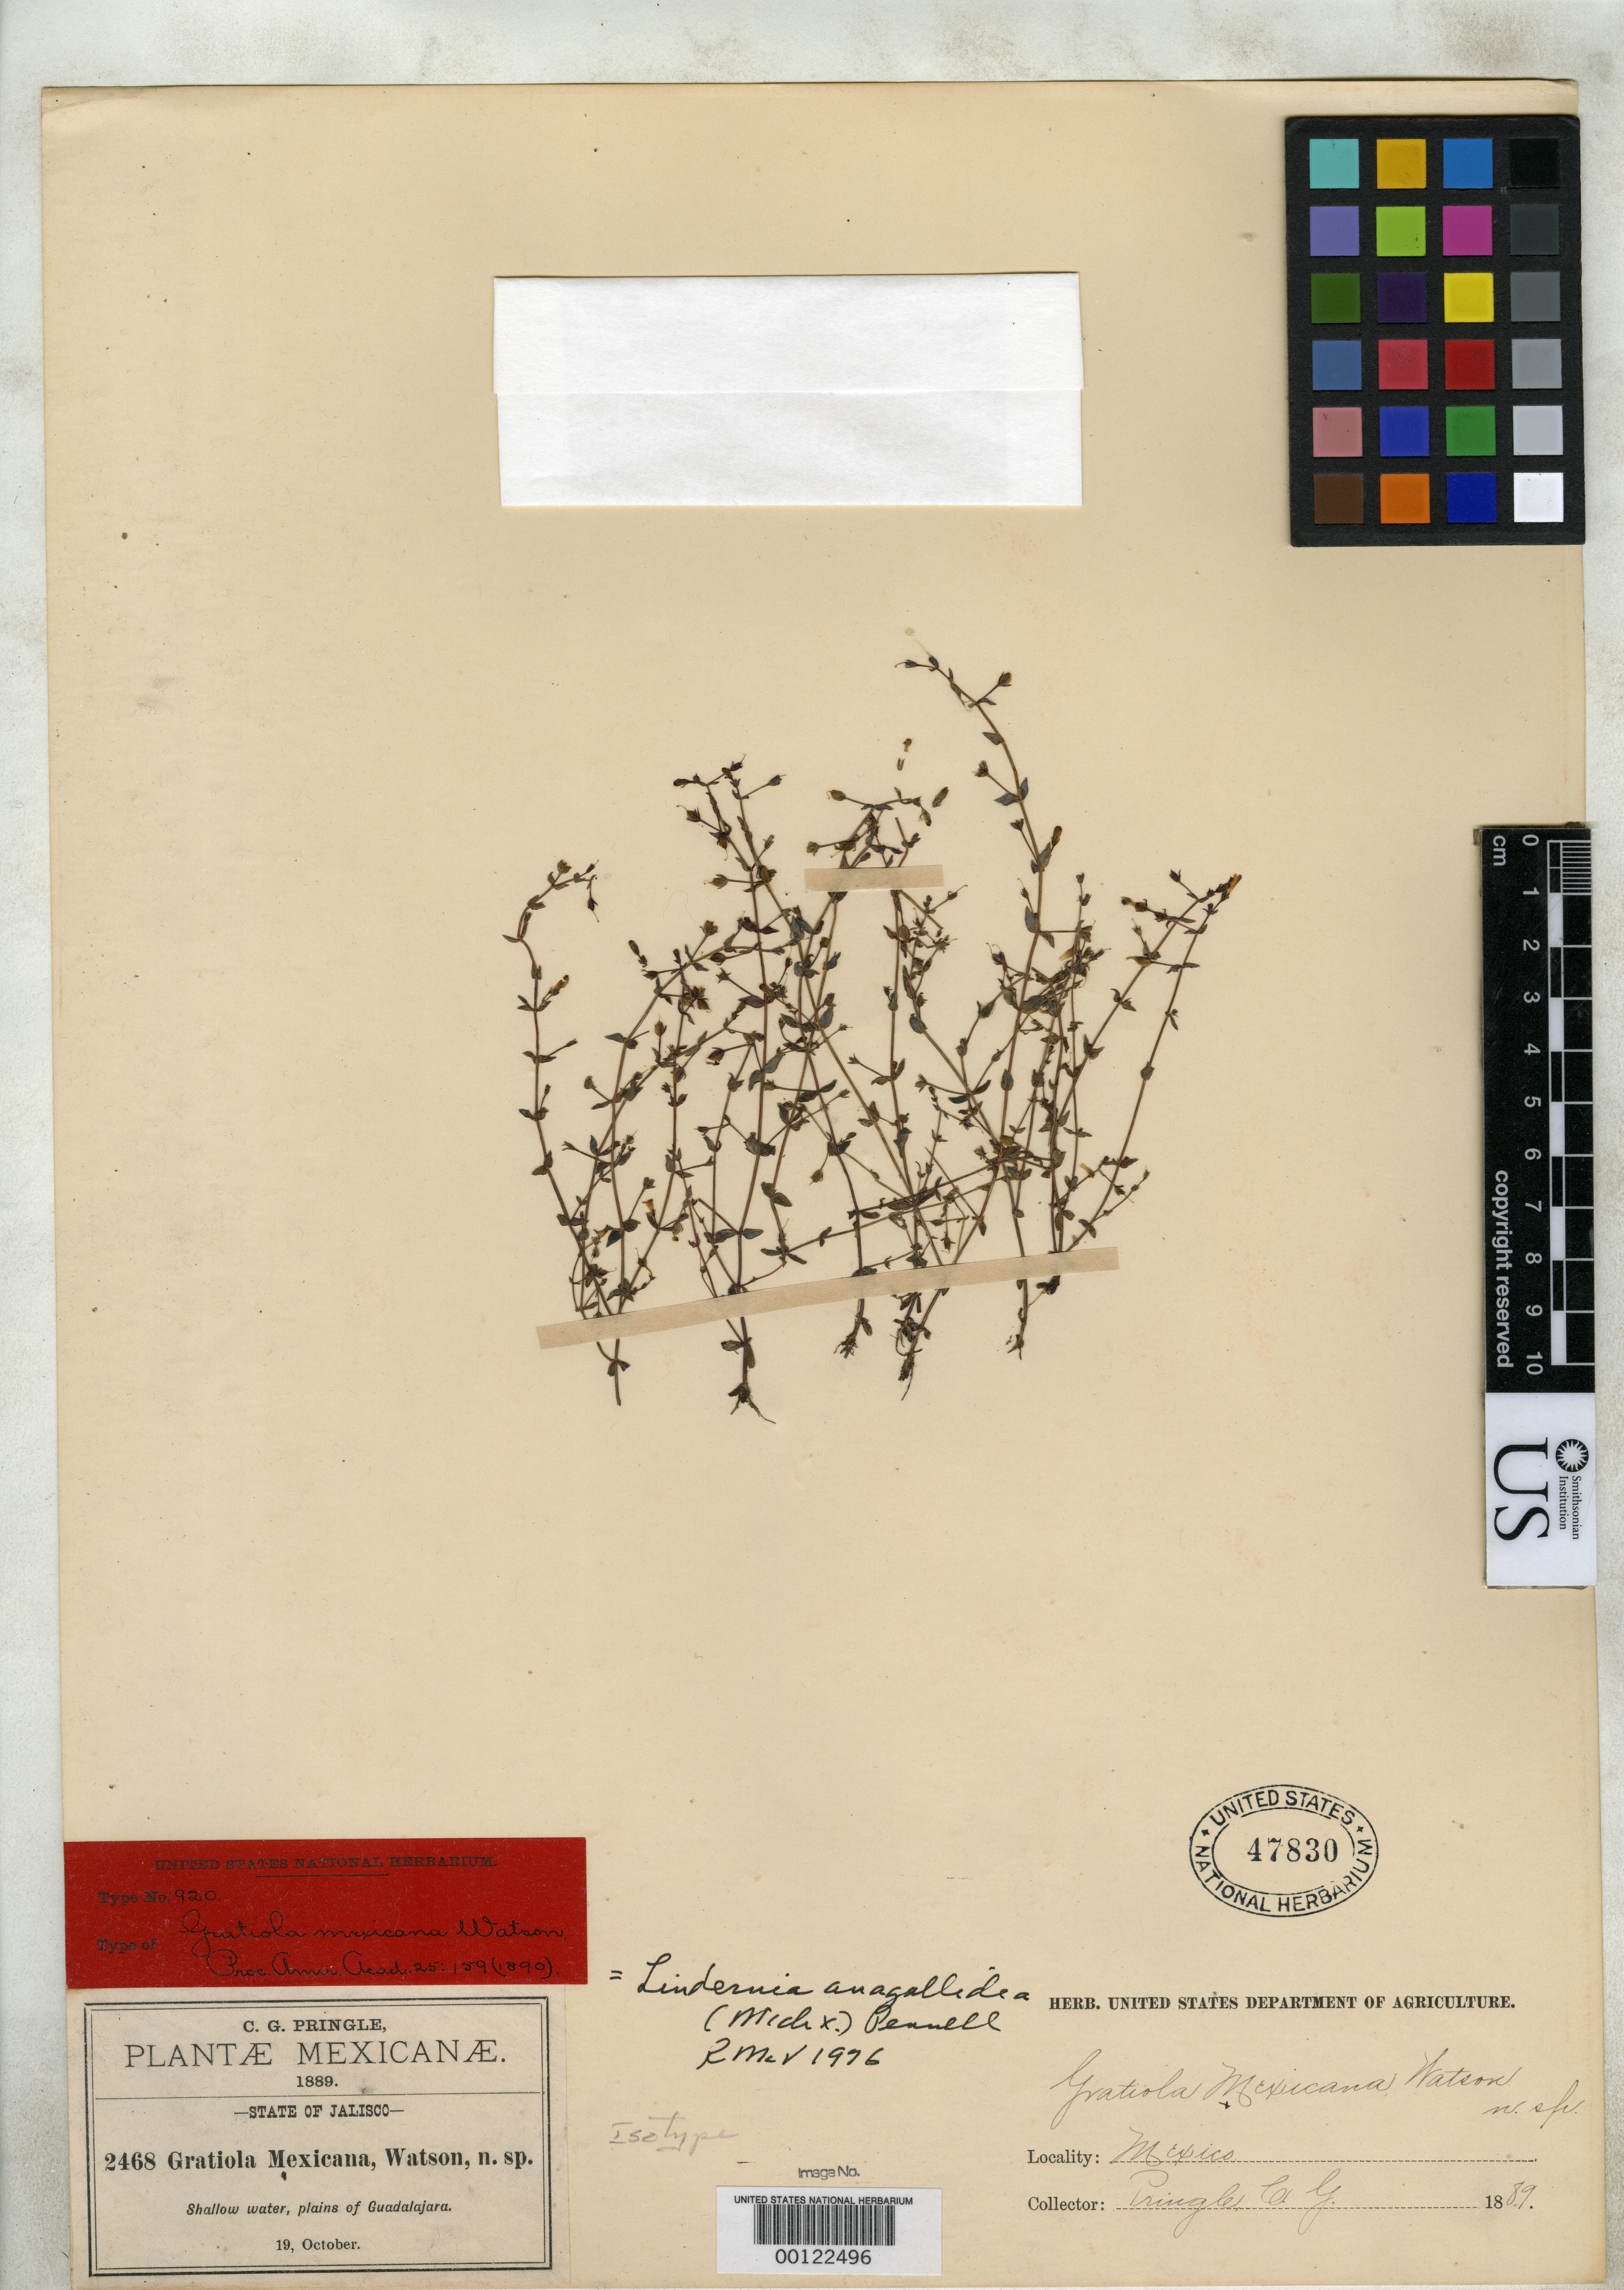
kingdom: Plantae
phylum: Tracheophyta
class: Magnoliopsida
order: Lamiales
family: Plantaginaceae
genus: Gratiola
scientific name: Gratiola mexicana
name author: S. Watson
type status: Type Collection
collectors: C. G. Pringle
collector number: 2468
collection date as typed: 19 Oct 1889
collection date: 1889-10-19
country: Mexico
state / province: Jalisco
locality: Guadalajara.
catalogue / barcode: US 47830